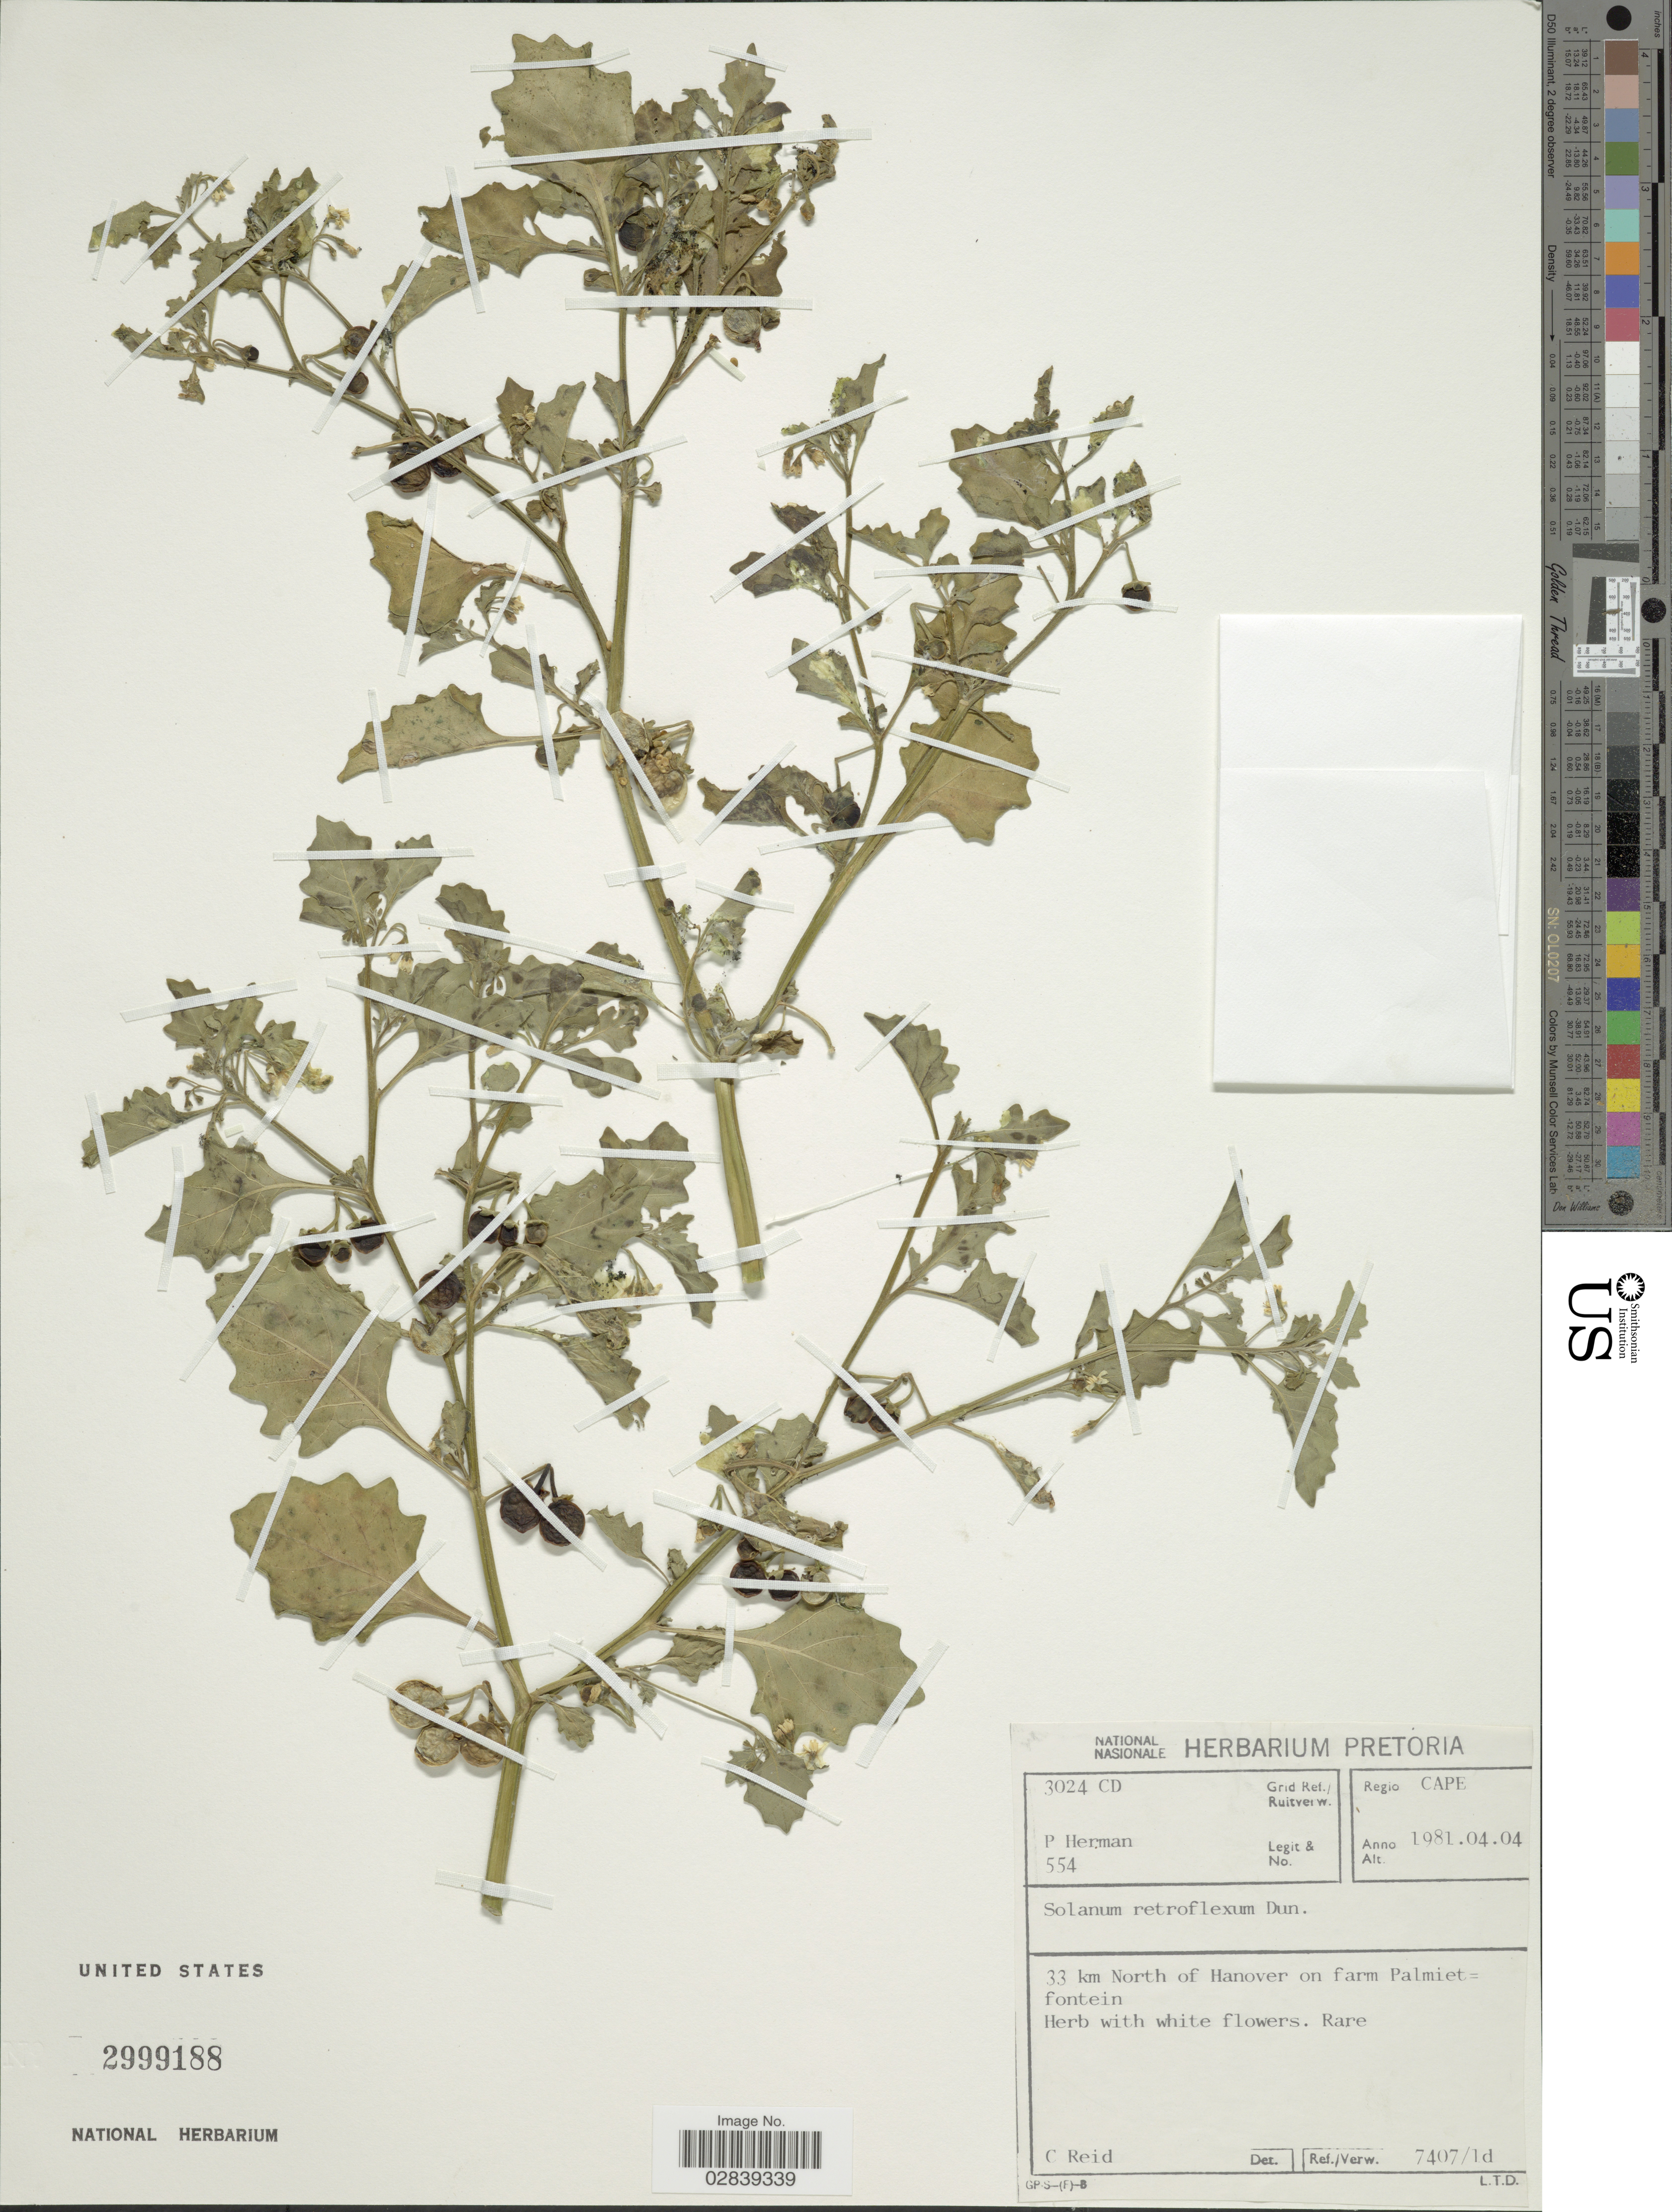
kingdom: Plantae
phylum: Tracheophyta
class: Magnoliopsida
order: Solanales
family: Solanaceae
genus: Solanum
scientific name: Solanum retroflexum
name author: Dunal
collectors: P. Herman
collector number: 554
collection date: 1981-04-04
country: South Africa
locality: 3024 CD Grid Ref./ Ruitverw., Regio Cape, 33 km North of Hanover on farm Palmiet=fontein.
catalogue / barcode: US 2999188